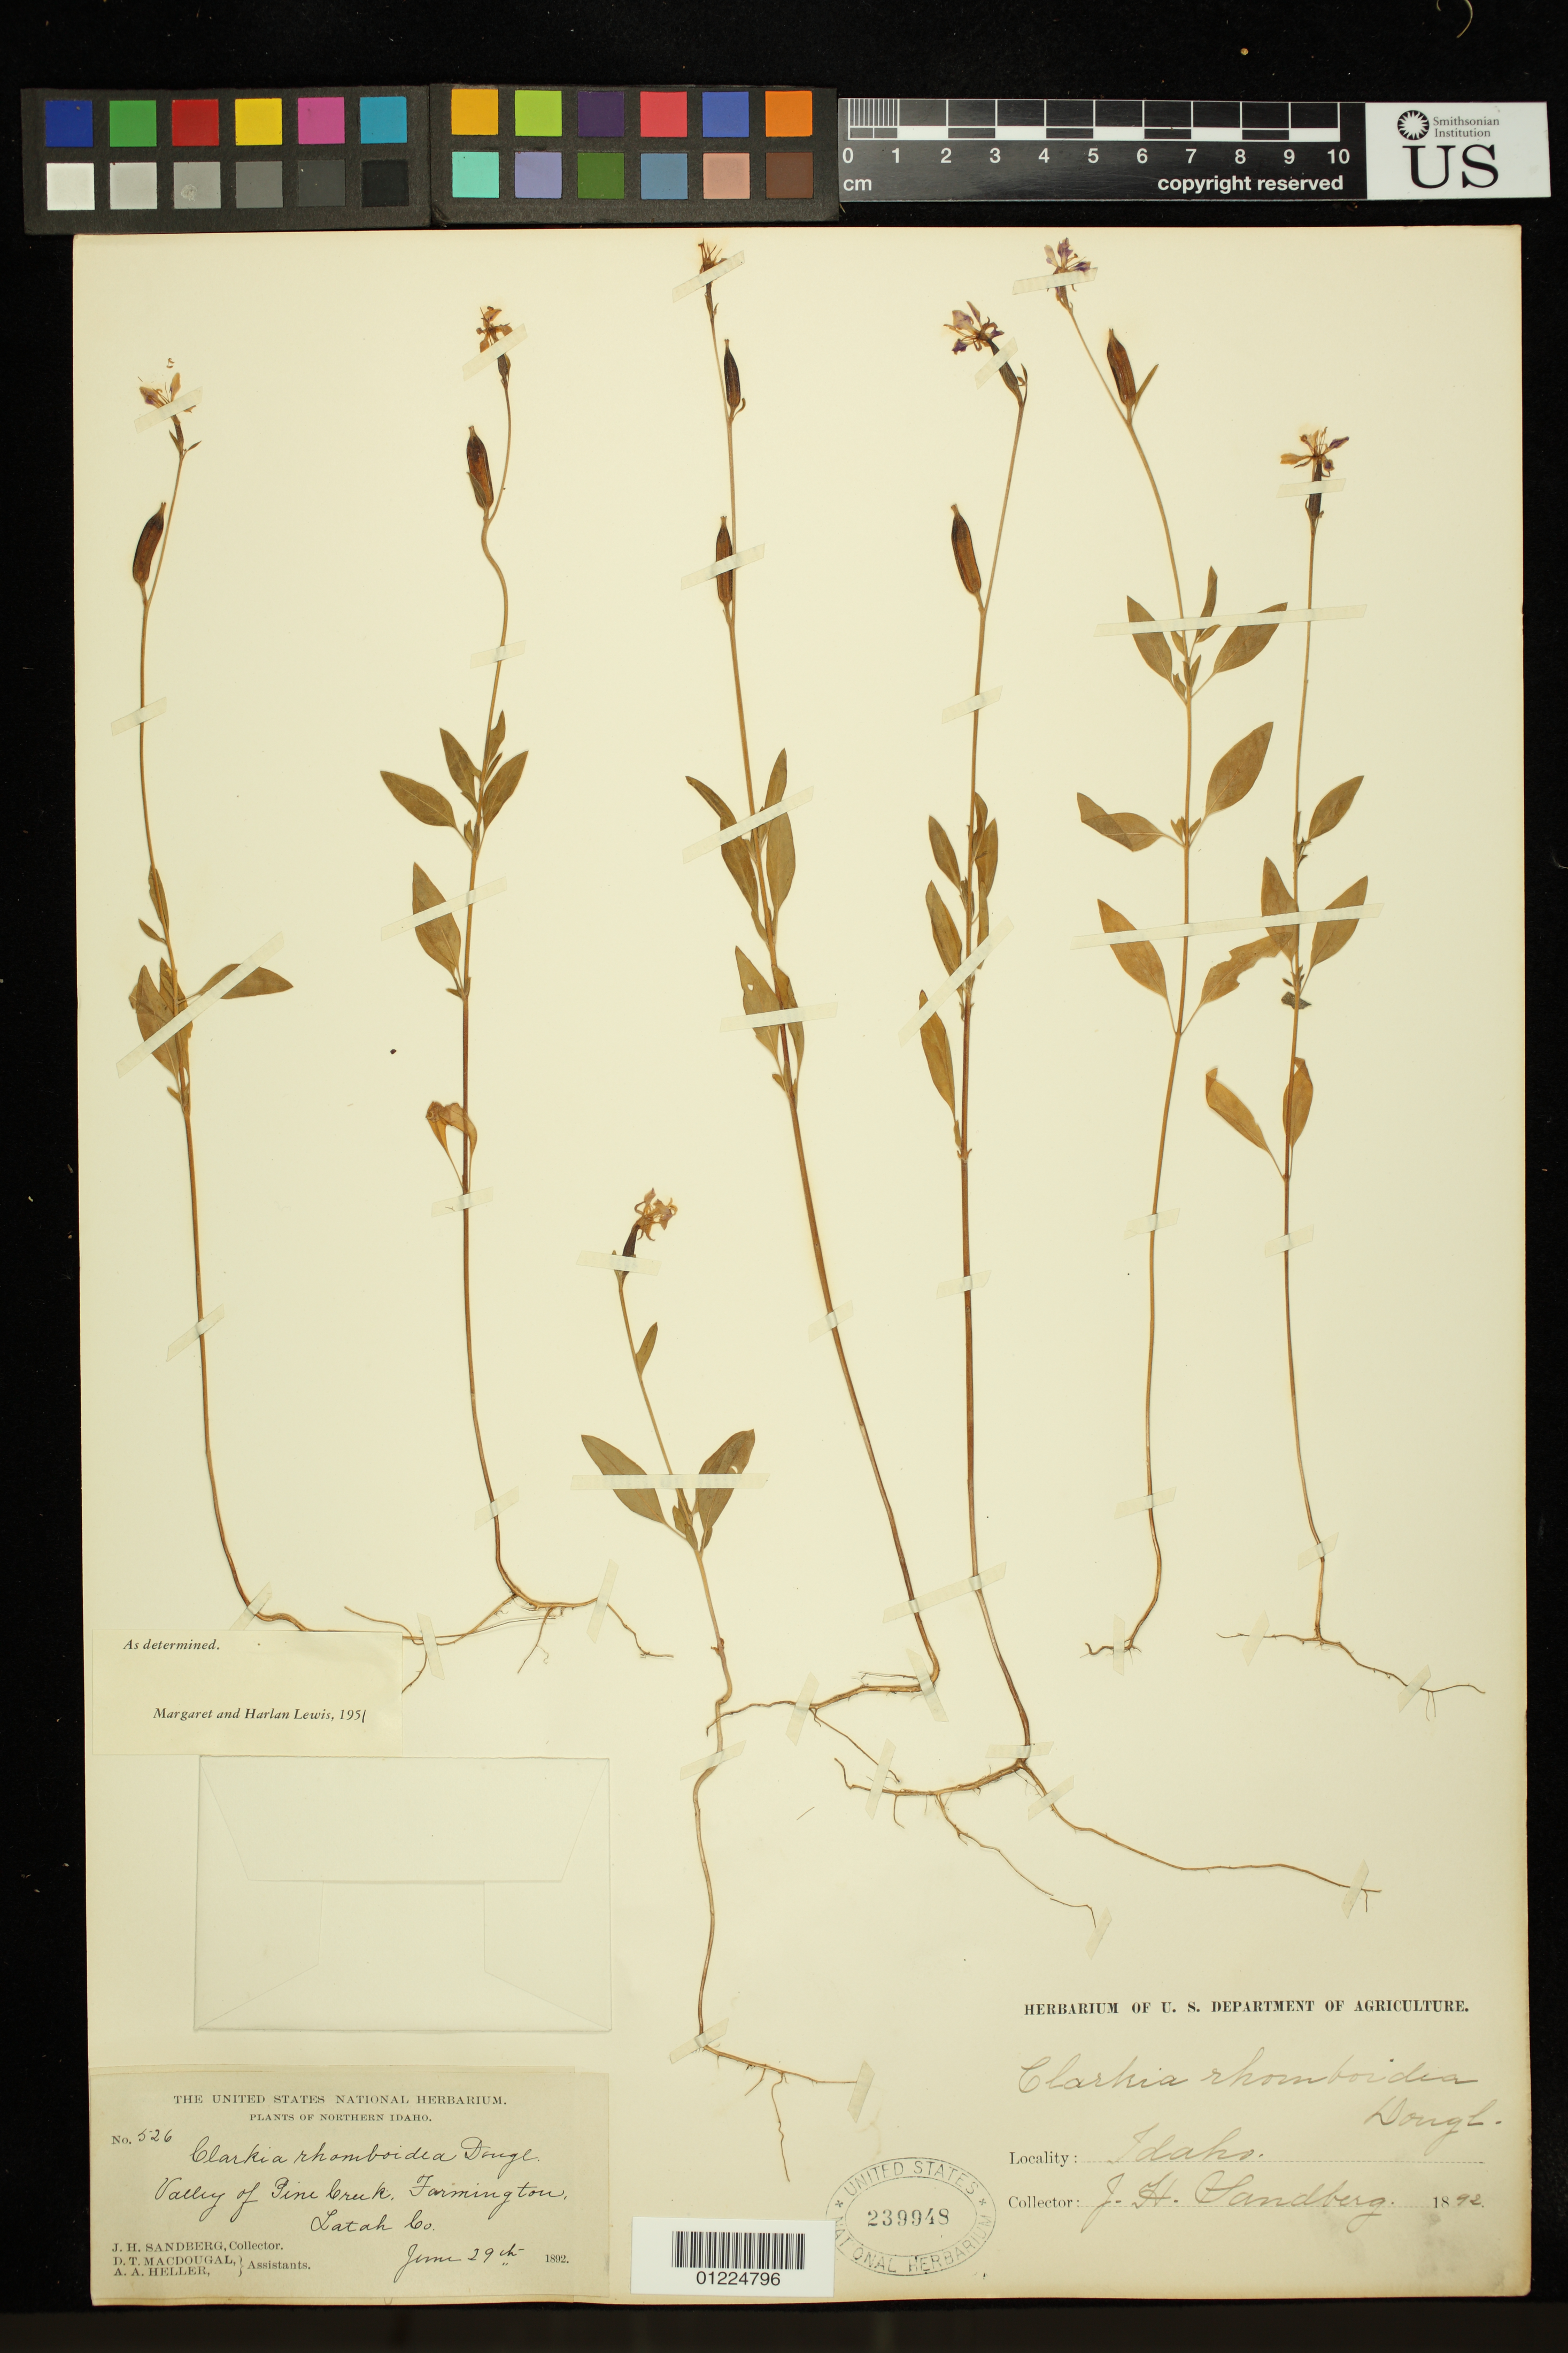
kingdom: Plantae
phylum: Tracheophyta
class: Magnoliopsida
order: Myrtales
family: Onagraceae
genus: Clarkia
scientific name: Clarkia rhomboidea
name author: Douglas ex Hook.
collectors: J. H. Sandberg, D. T. MacDougal & A. A. Heller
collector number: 526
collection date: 1892-06-29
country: United States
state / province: Idaho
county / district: Latah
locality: Valley of Pine Creek. Farmington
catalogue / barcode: US 239948